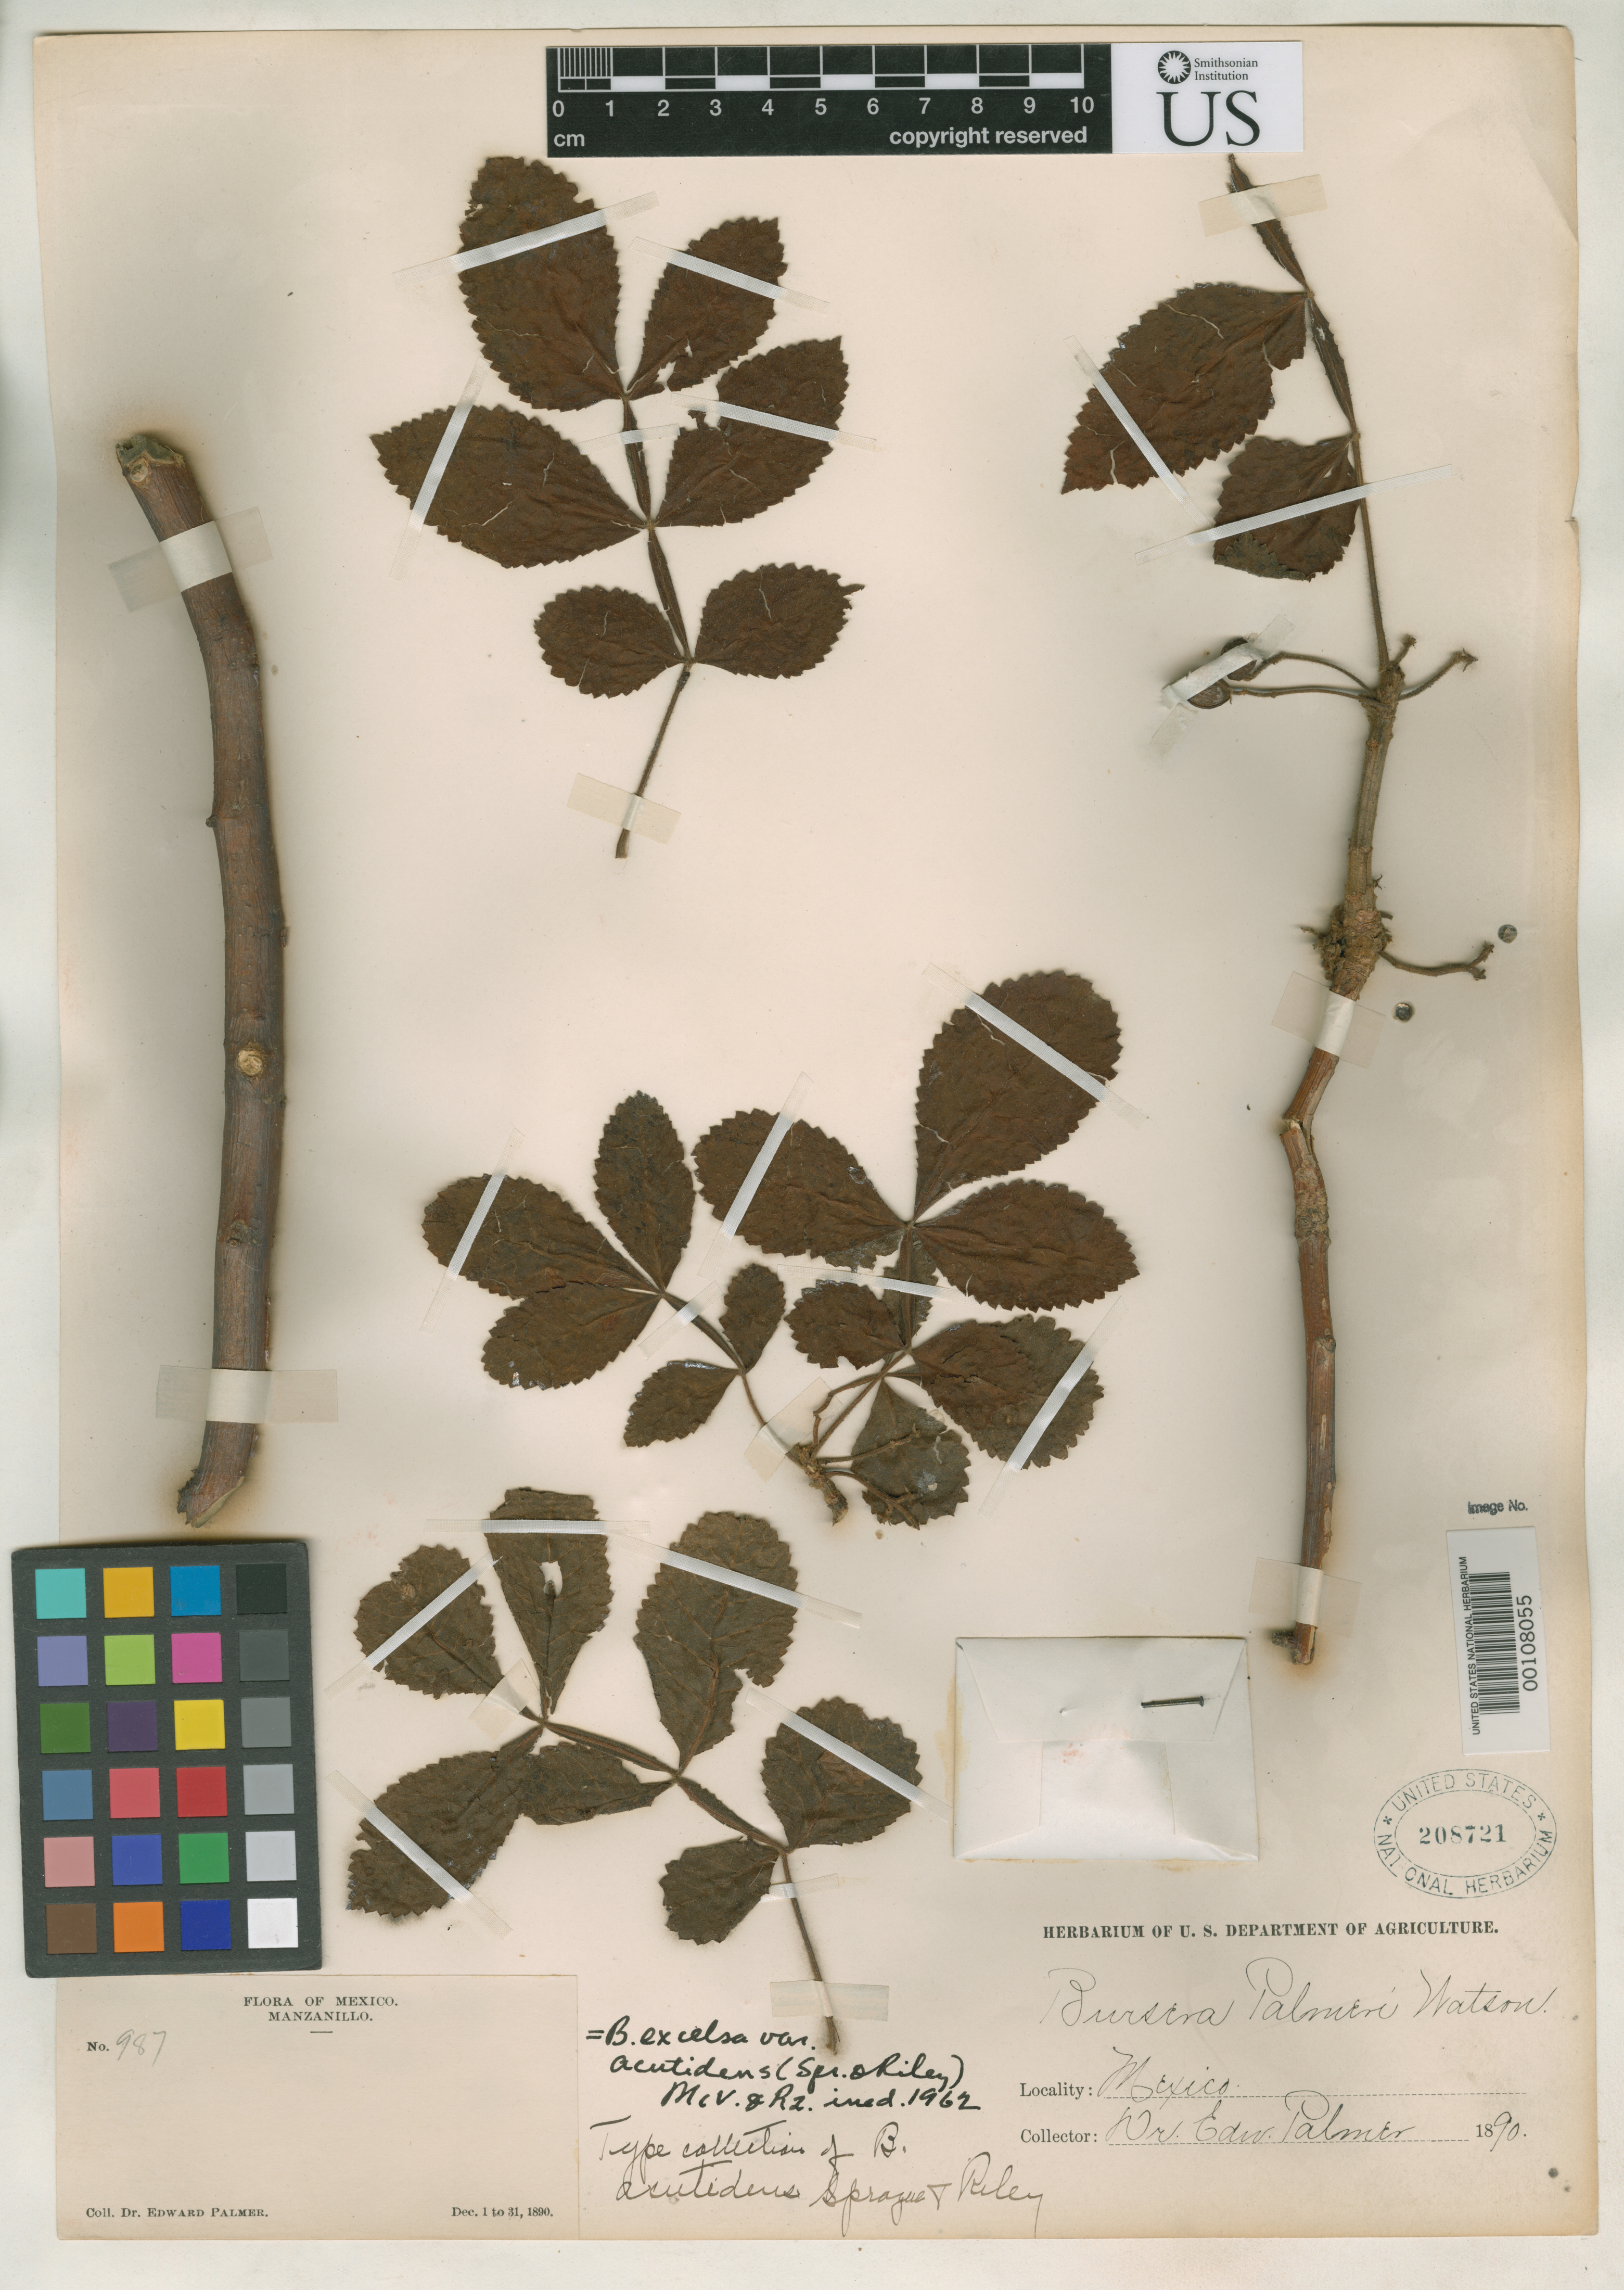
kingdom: Plantae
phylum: Tracheophyta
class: Magnoliopsida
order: Sapindales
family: Burseraceae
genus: Bursera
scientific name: Bursera acutidens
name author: Sprague & L. Riley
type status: Isotype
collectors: E. Palmer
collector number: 987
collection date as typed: Dec 1890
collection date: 1890-12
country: Mexico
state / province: Colima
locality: Manzanillo.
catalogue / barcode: US 208721